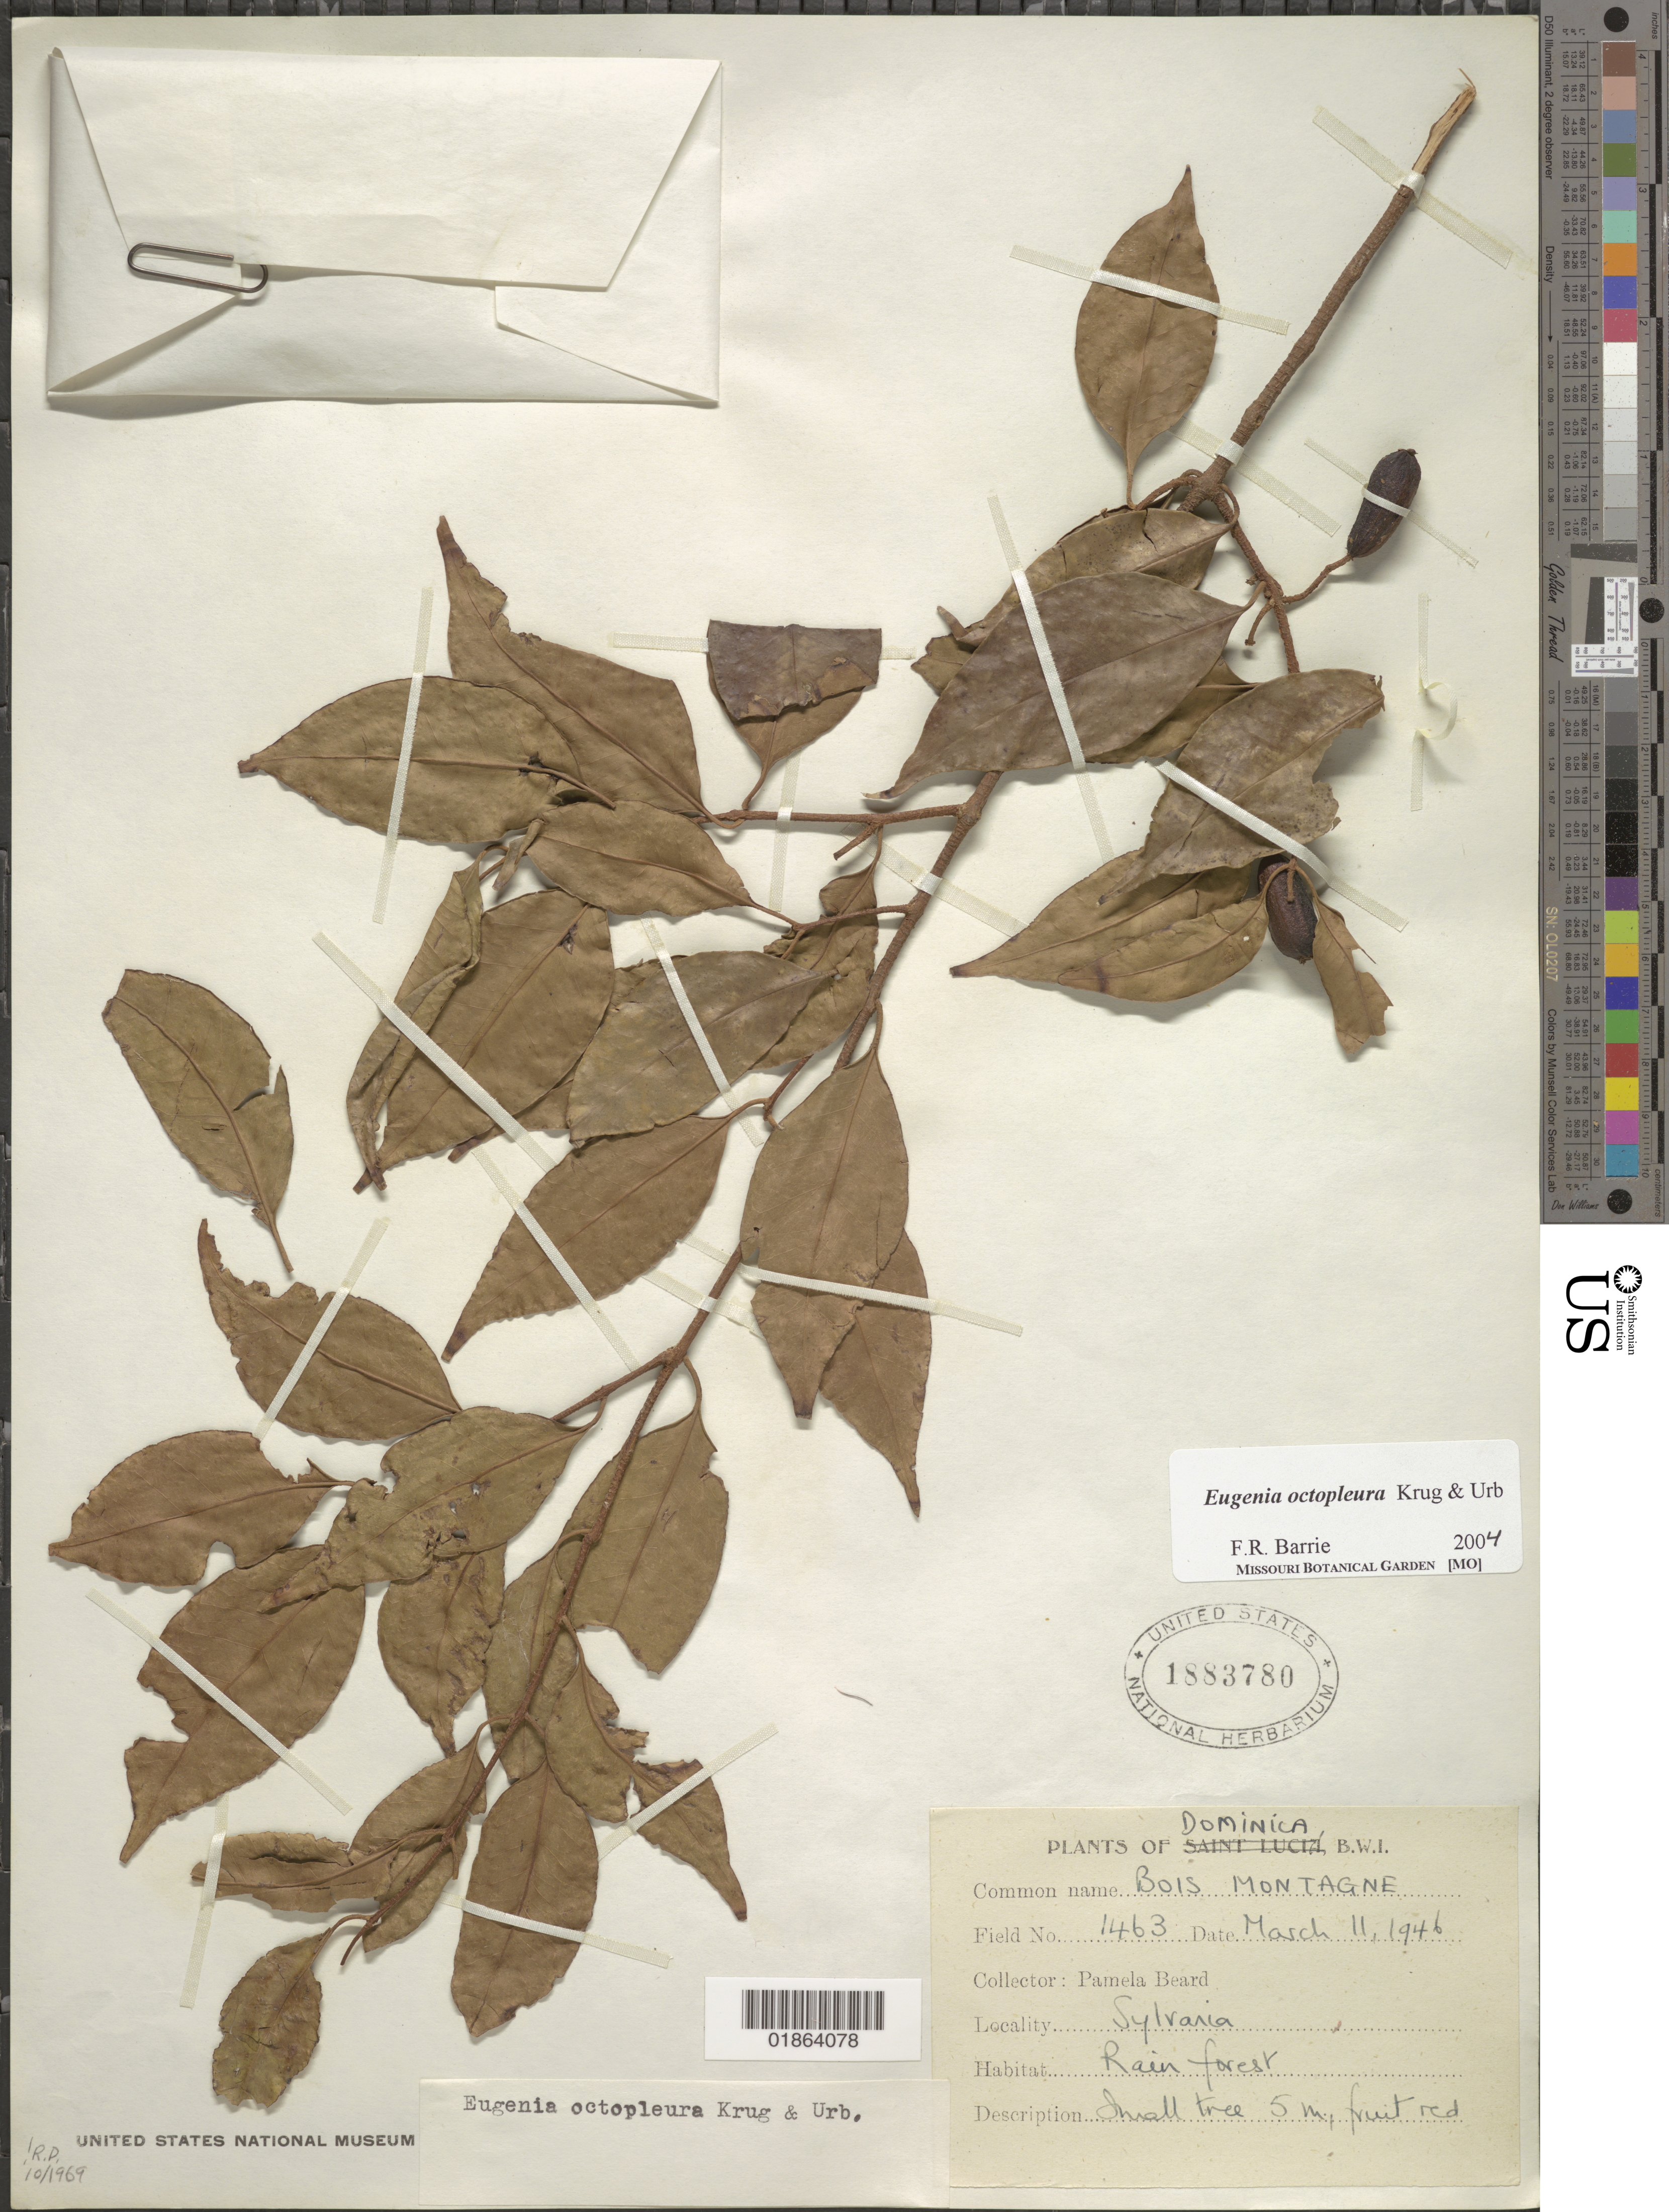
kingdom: Plantae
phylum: Tracheophyta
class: Magnoliopsida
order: Myrtales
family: Myrtaceae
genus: Eugenia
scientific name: Eugenia octopleura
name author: Krug & Urb.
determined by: Barrie, F. R.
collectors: P. Beard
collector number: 1463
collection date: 1946-03-11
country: Dominica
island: Dominica I.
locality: Sylvania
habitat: Rainforest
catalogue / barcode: US 1883780